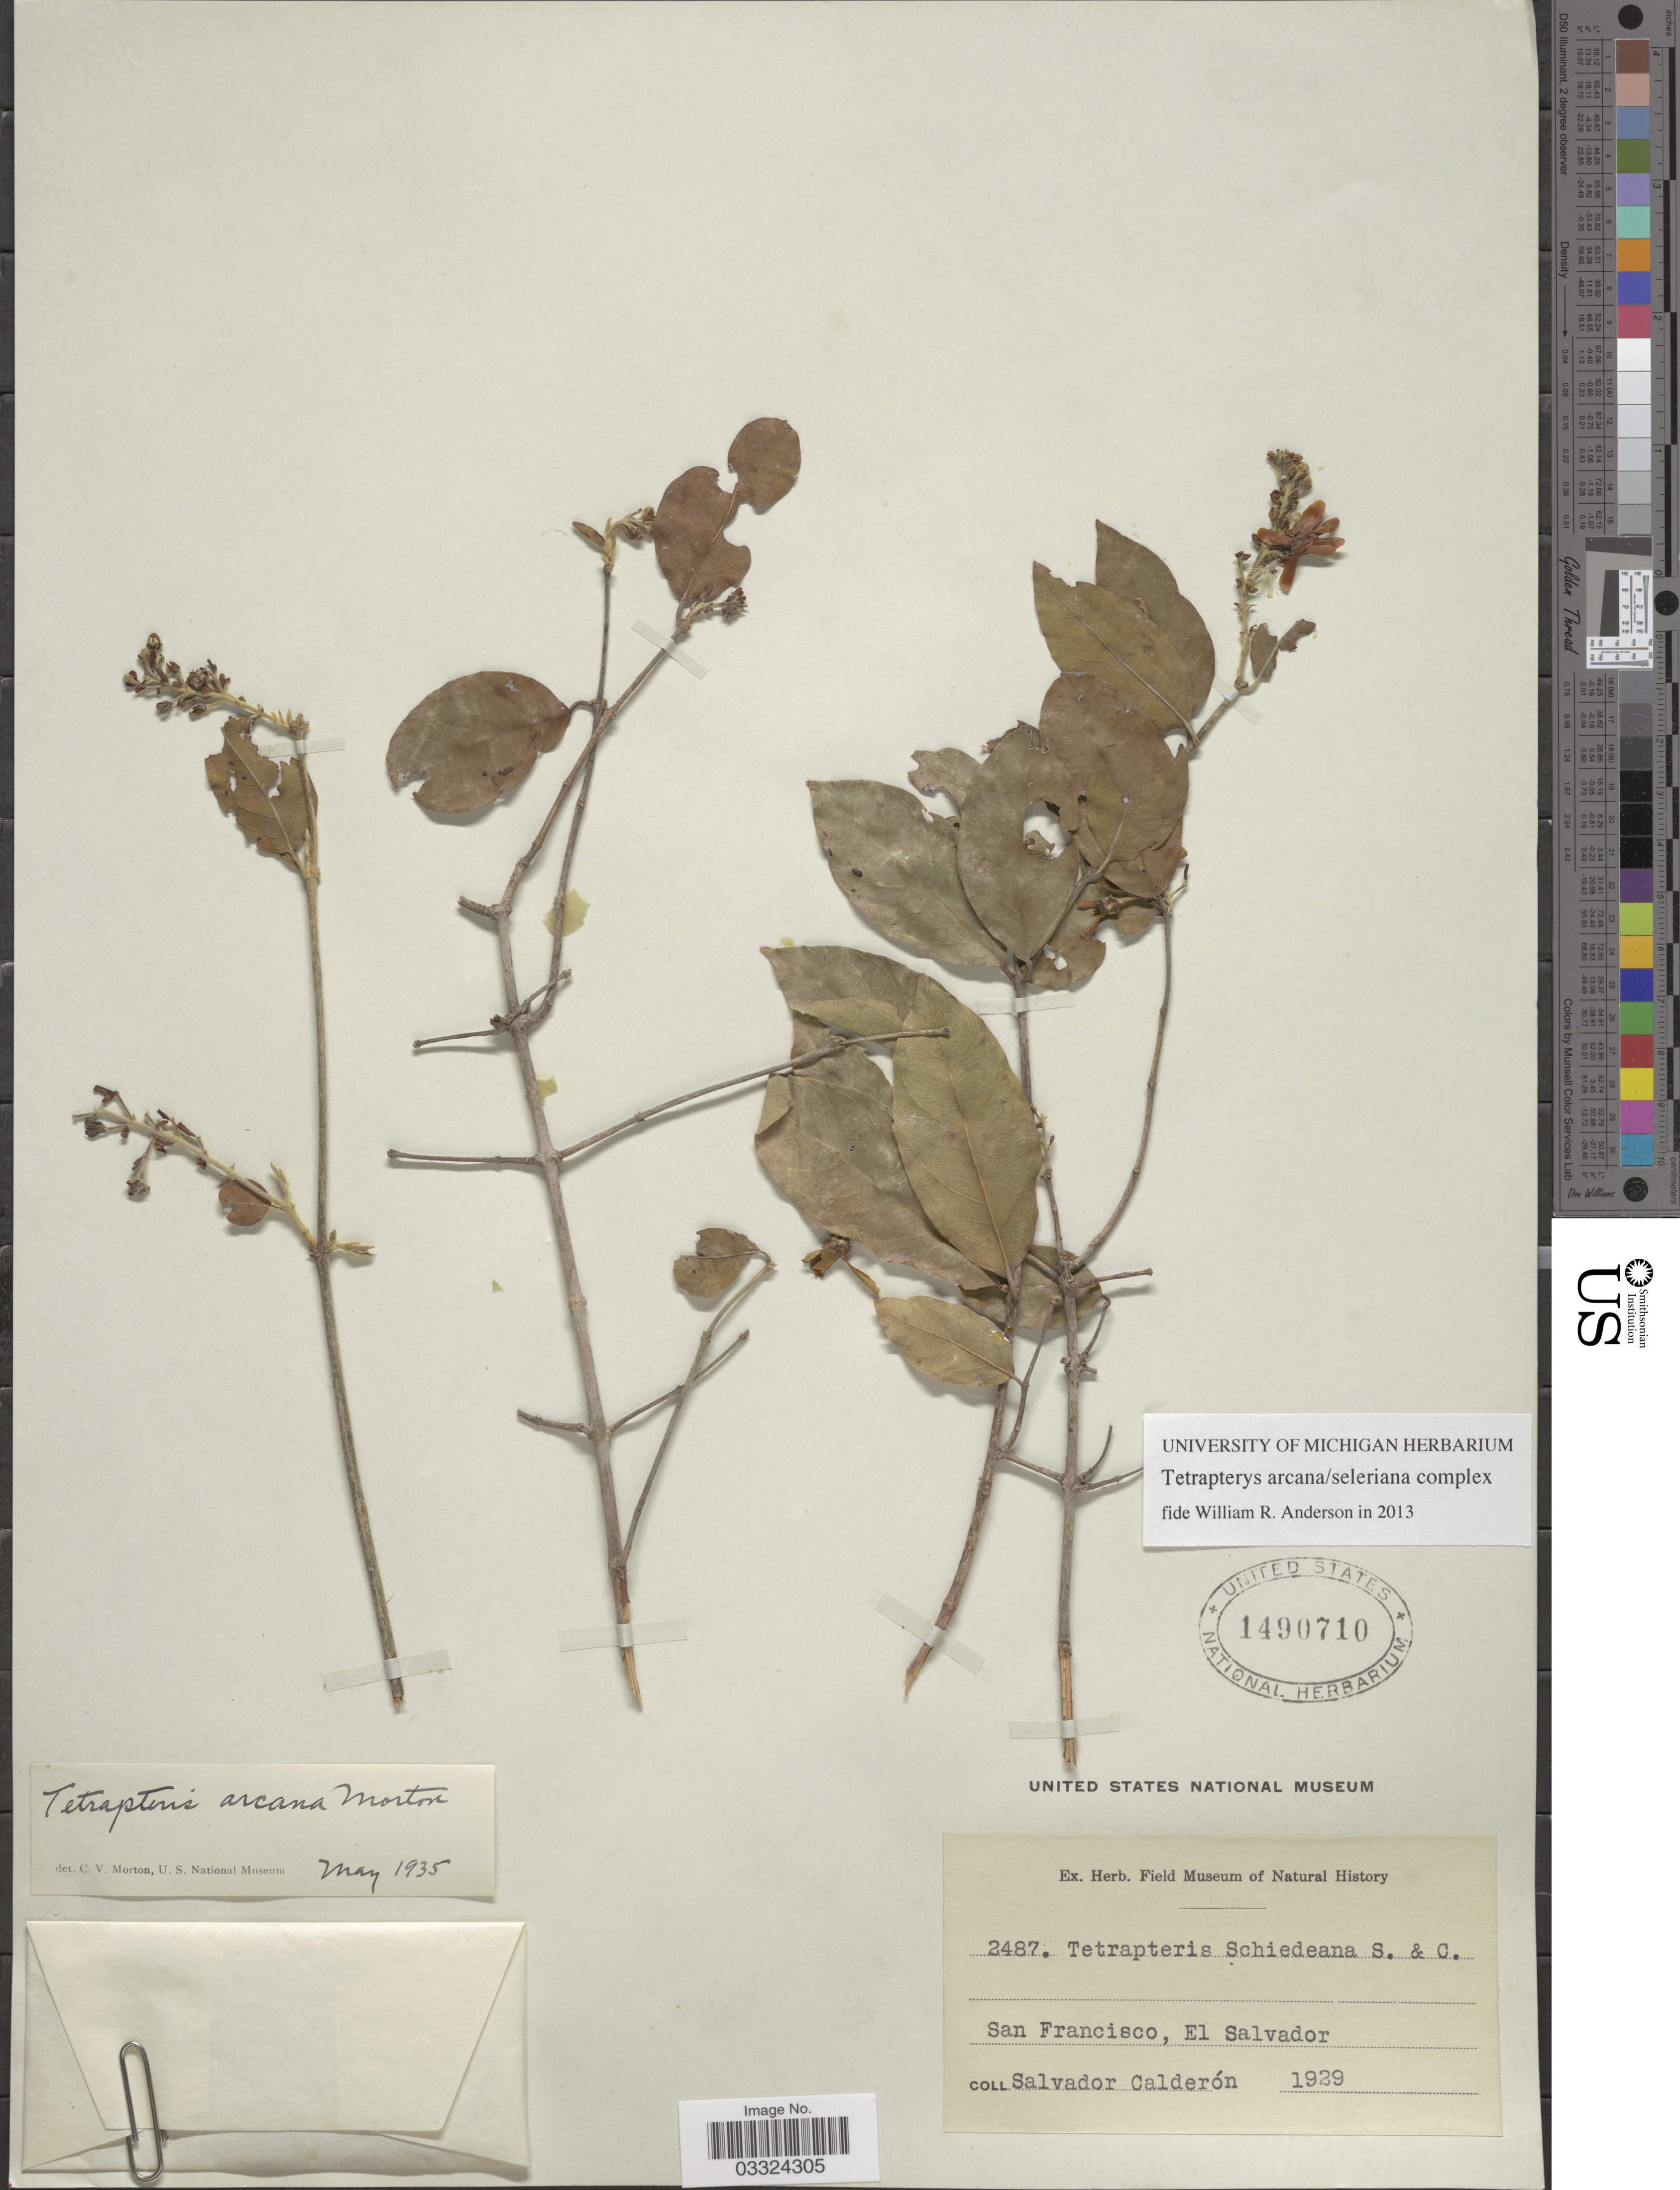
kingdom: Plantae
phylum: Tracheophyta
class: Magnoliopsida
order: Malpighiales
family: Malpighiaceae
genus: Glicophyllum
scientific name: Glicophyllum mortonianum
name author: A. Pool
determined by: Pool, A., (MO), Missouri Botanical Garden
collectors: S. Calderón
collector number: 2487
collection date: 1929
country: El Salvador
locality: San Francisco.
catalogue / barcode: US 1490710